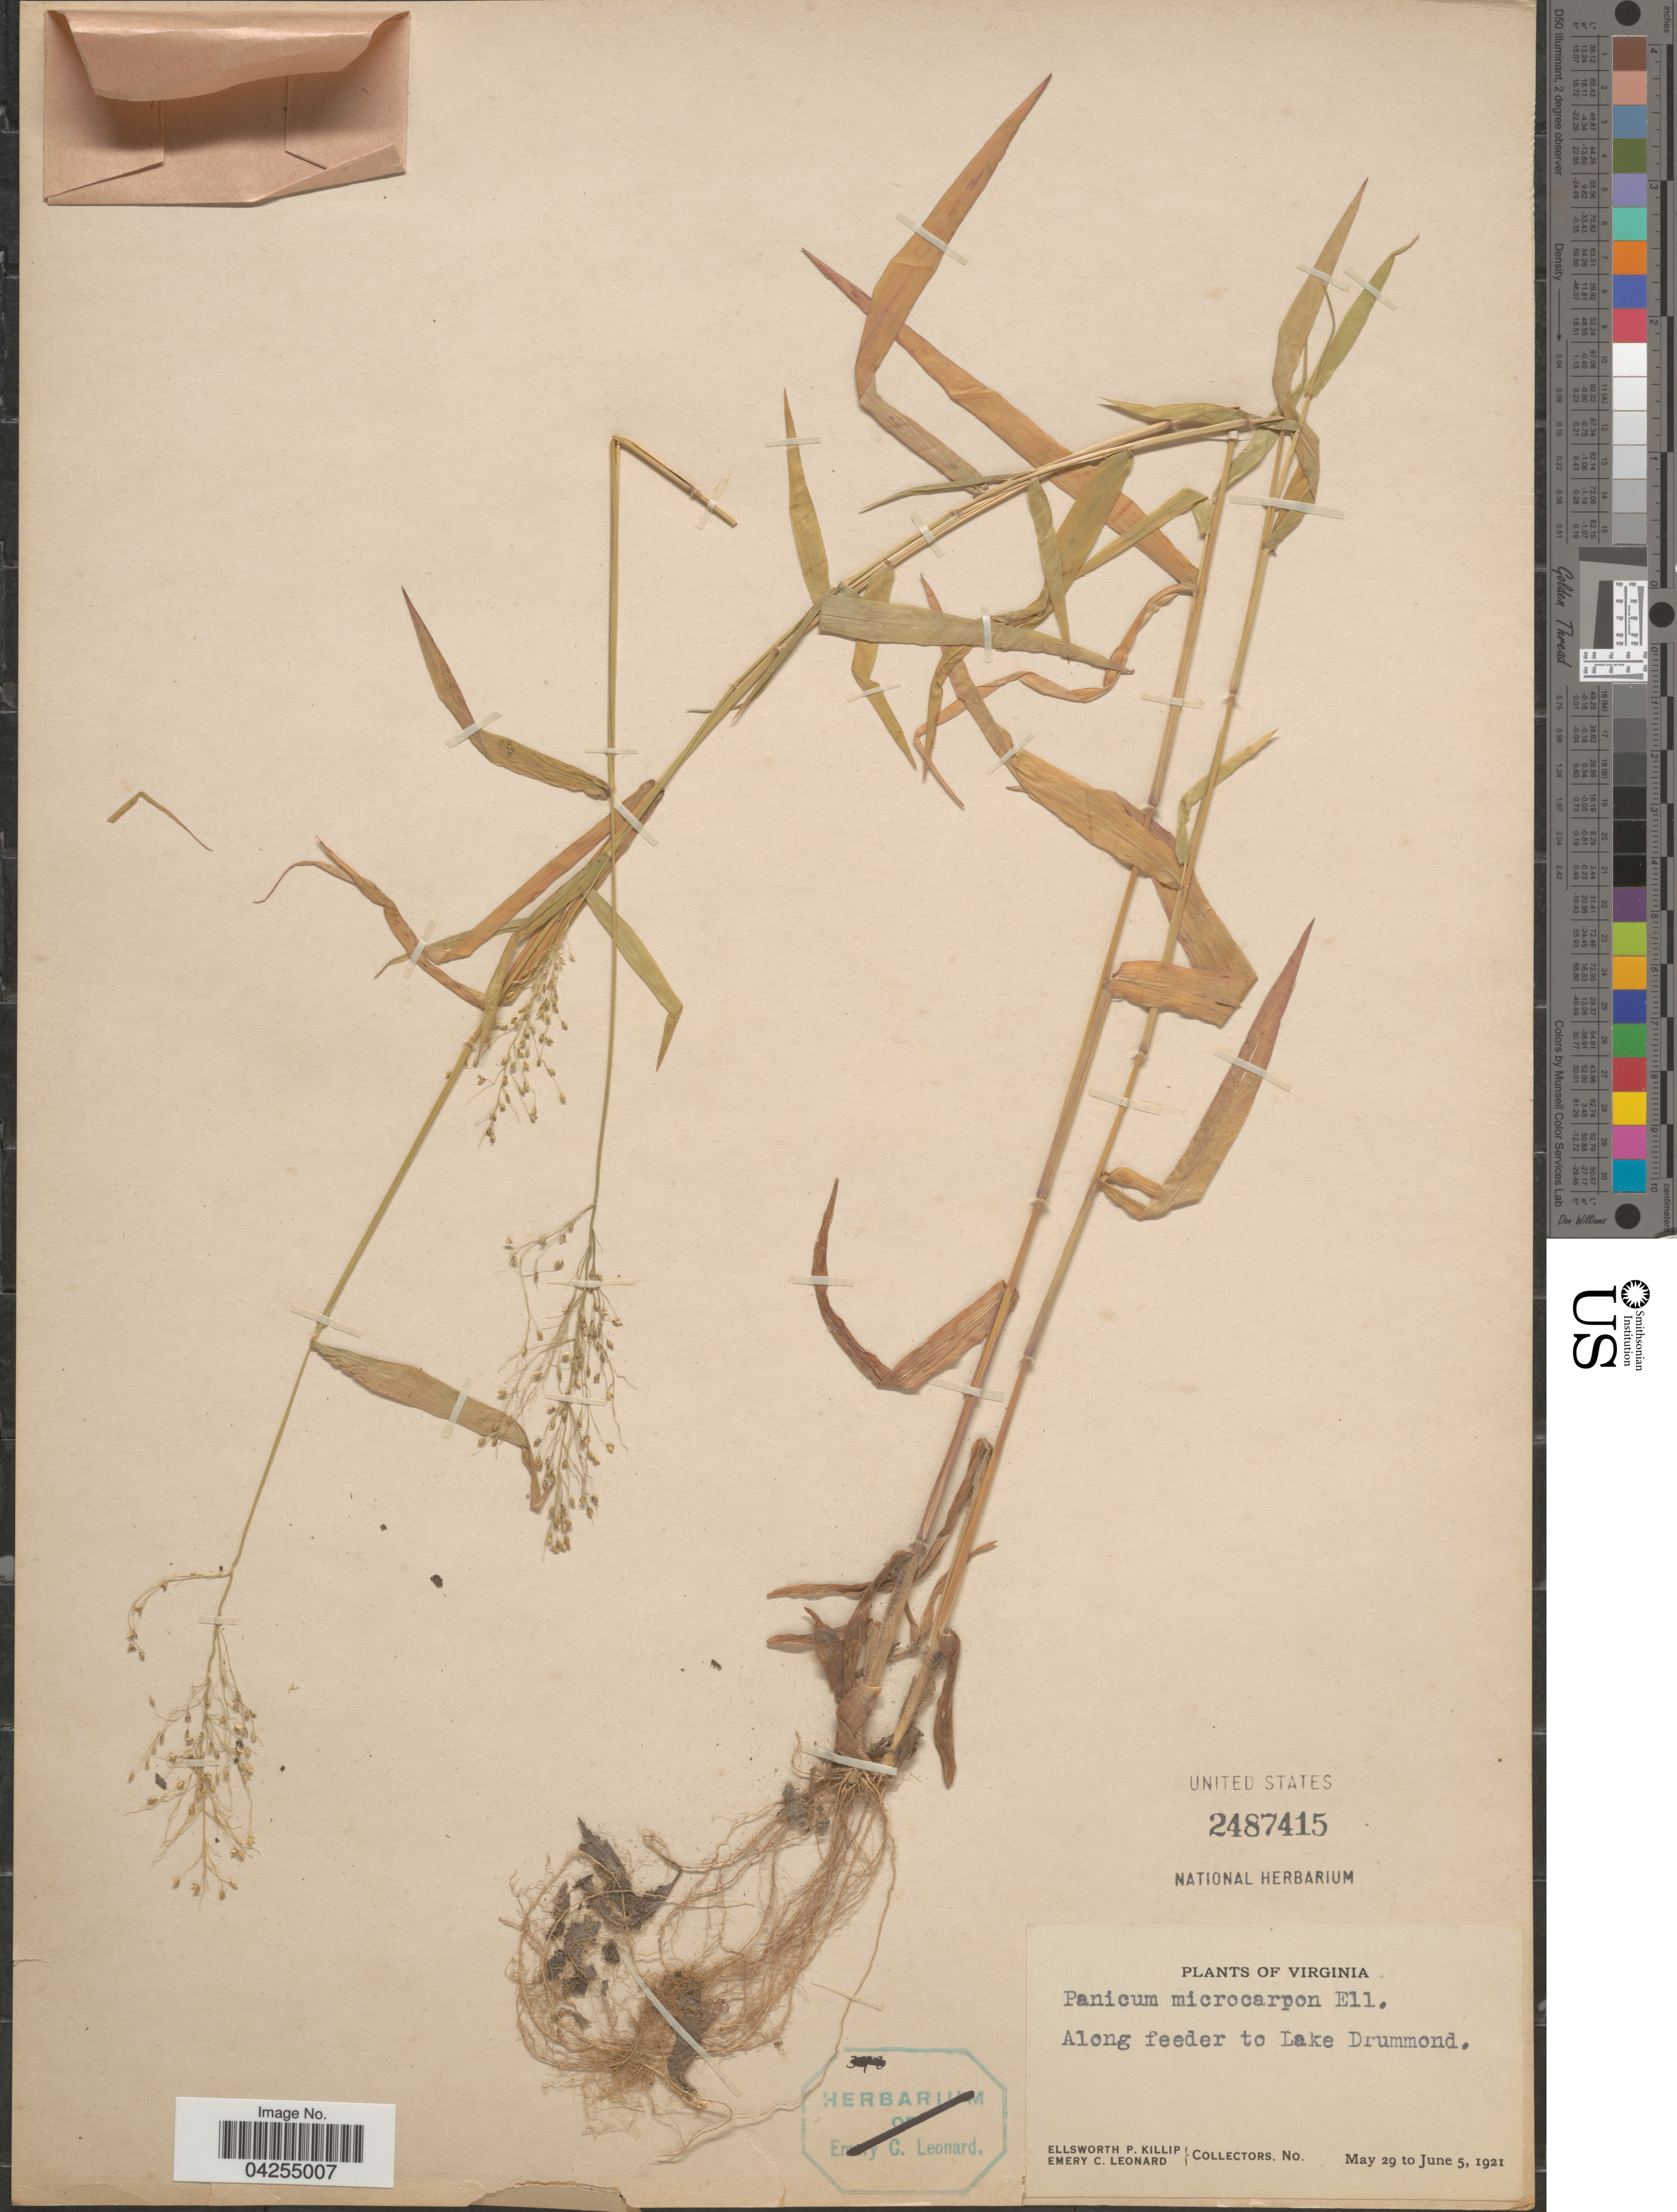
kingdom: Plantae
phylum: Tracheophyta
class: Liliopsida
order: Poales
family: Poaceae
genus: Dichanthelium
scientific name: Dichanthelium dichotomum var. dichotomum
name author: (L.) Gould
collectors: E. P. Killip & E. C. Leonard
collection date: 1921-05-29/1921-06-05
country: United States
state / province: Virginia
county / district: City of Chesapeake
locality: Along feeder to Lake Drummond.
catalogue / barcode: US 2487415